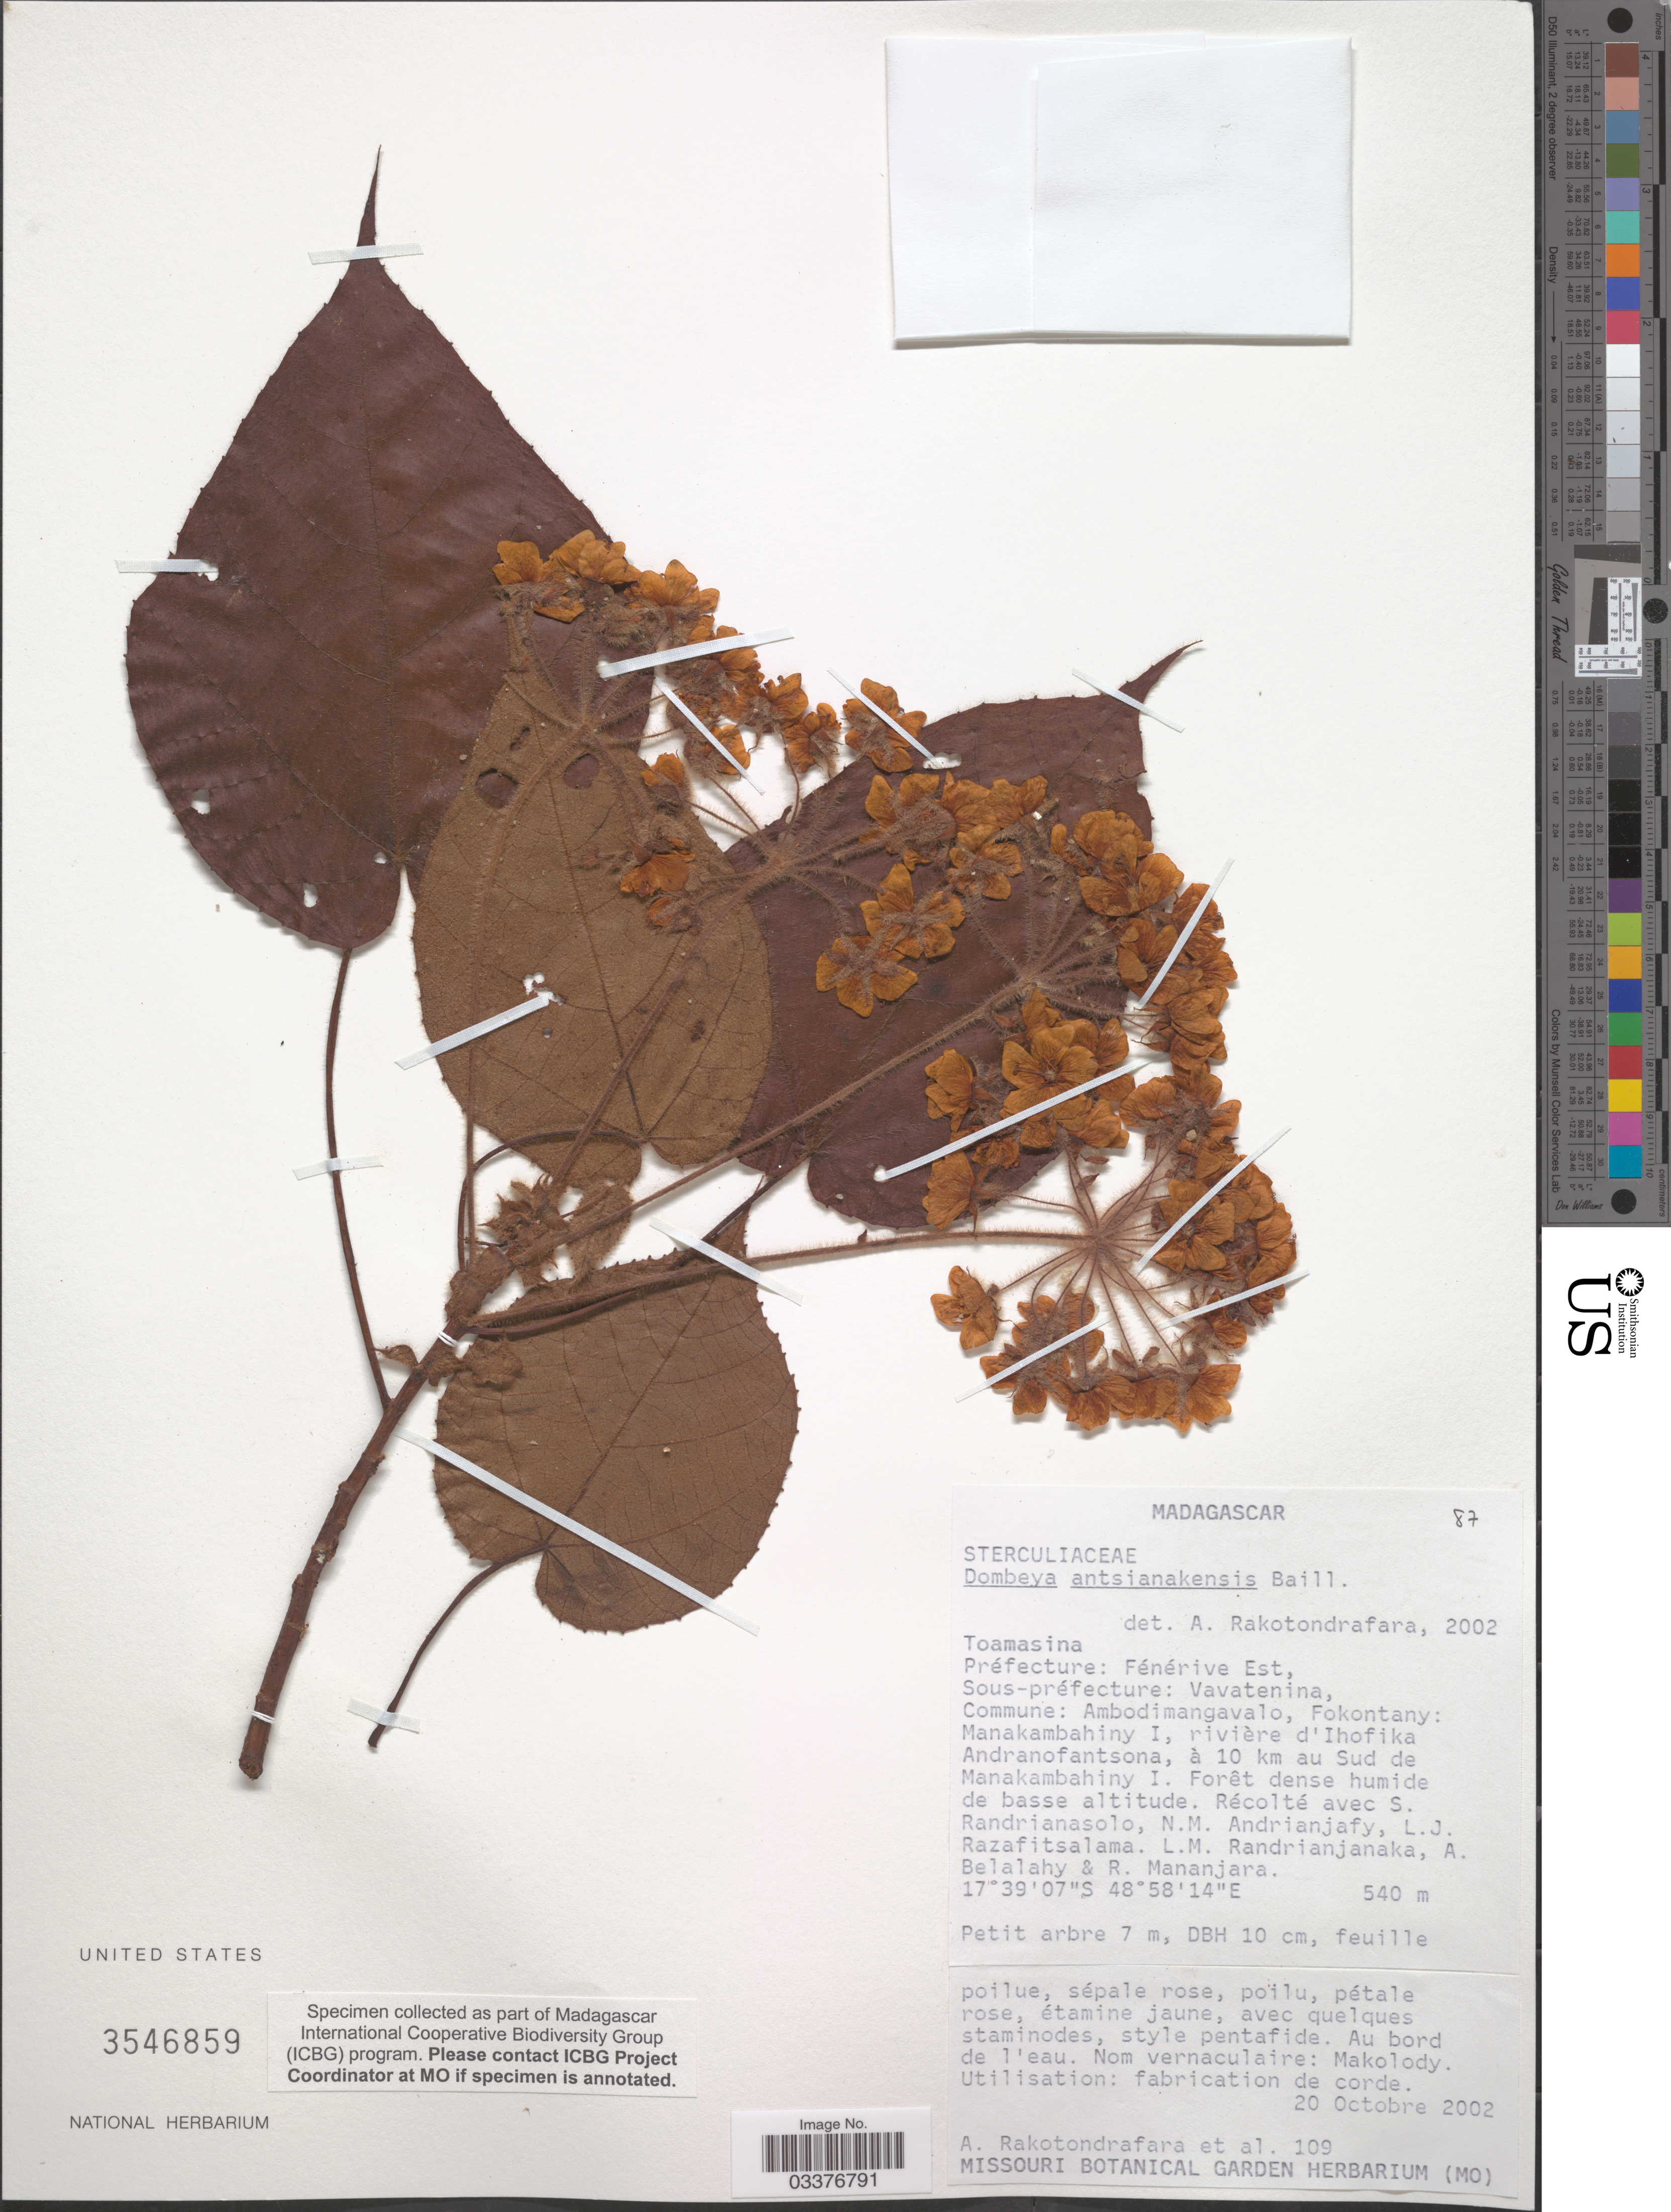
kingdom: Plantae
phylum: Tracheophyta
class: Magnoliopsida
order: Malvales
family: Malvaceae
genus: Dombeya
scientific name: Dombeya antsianakensis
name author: Baill.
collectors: A. Rakotondrafara, S. Randrianasolo, N. M. Andrianjafy, L. J. Razafitsalama & et al.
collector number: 109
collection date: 2002-10-20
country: Madagascar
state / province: Analanjirofo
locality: Préfecture: Fénérive Est, Sous-préfecture: Vavatenina, Commune: Ambodimangavalo, Fokontany: Manakambahiny I, rivière d'Ihofika Andranofantsona, à 10 km au Sud de Manakambahiny I.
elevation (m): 540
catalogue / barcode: US 3546859